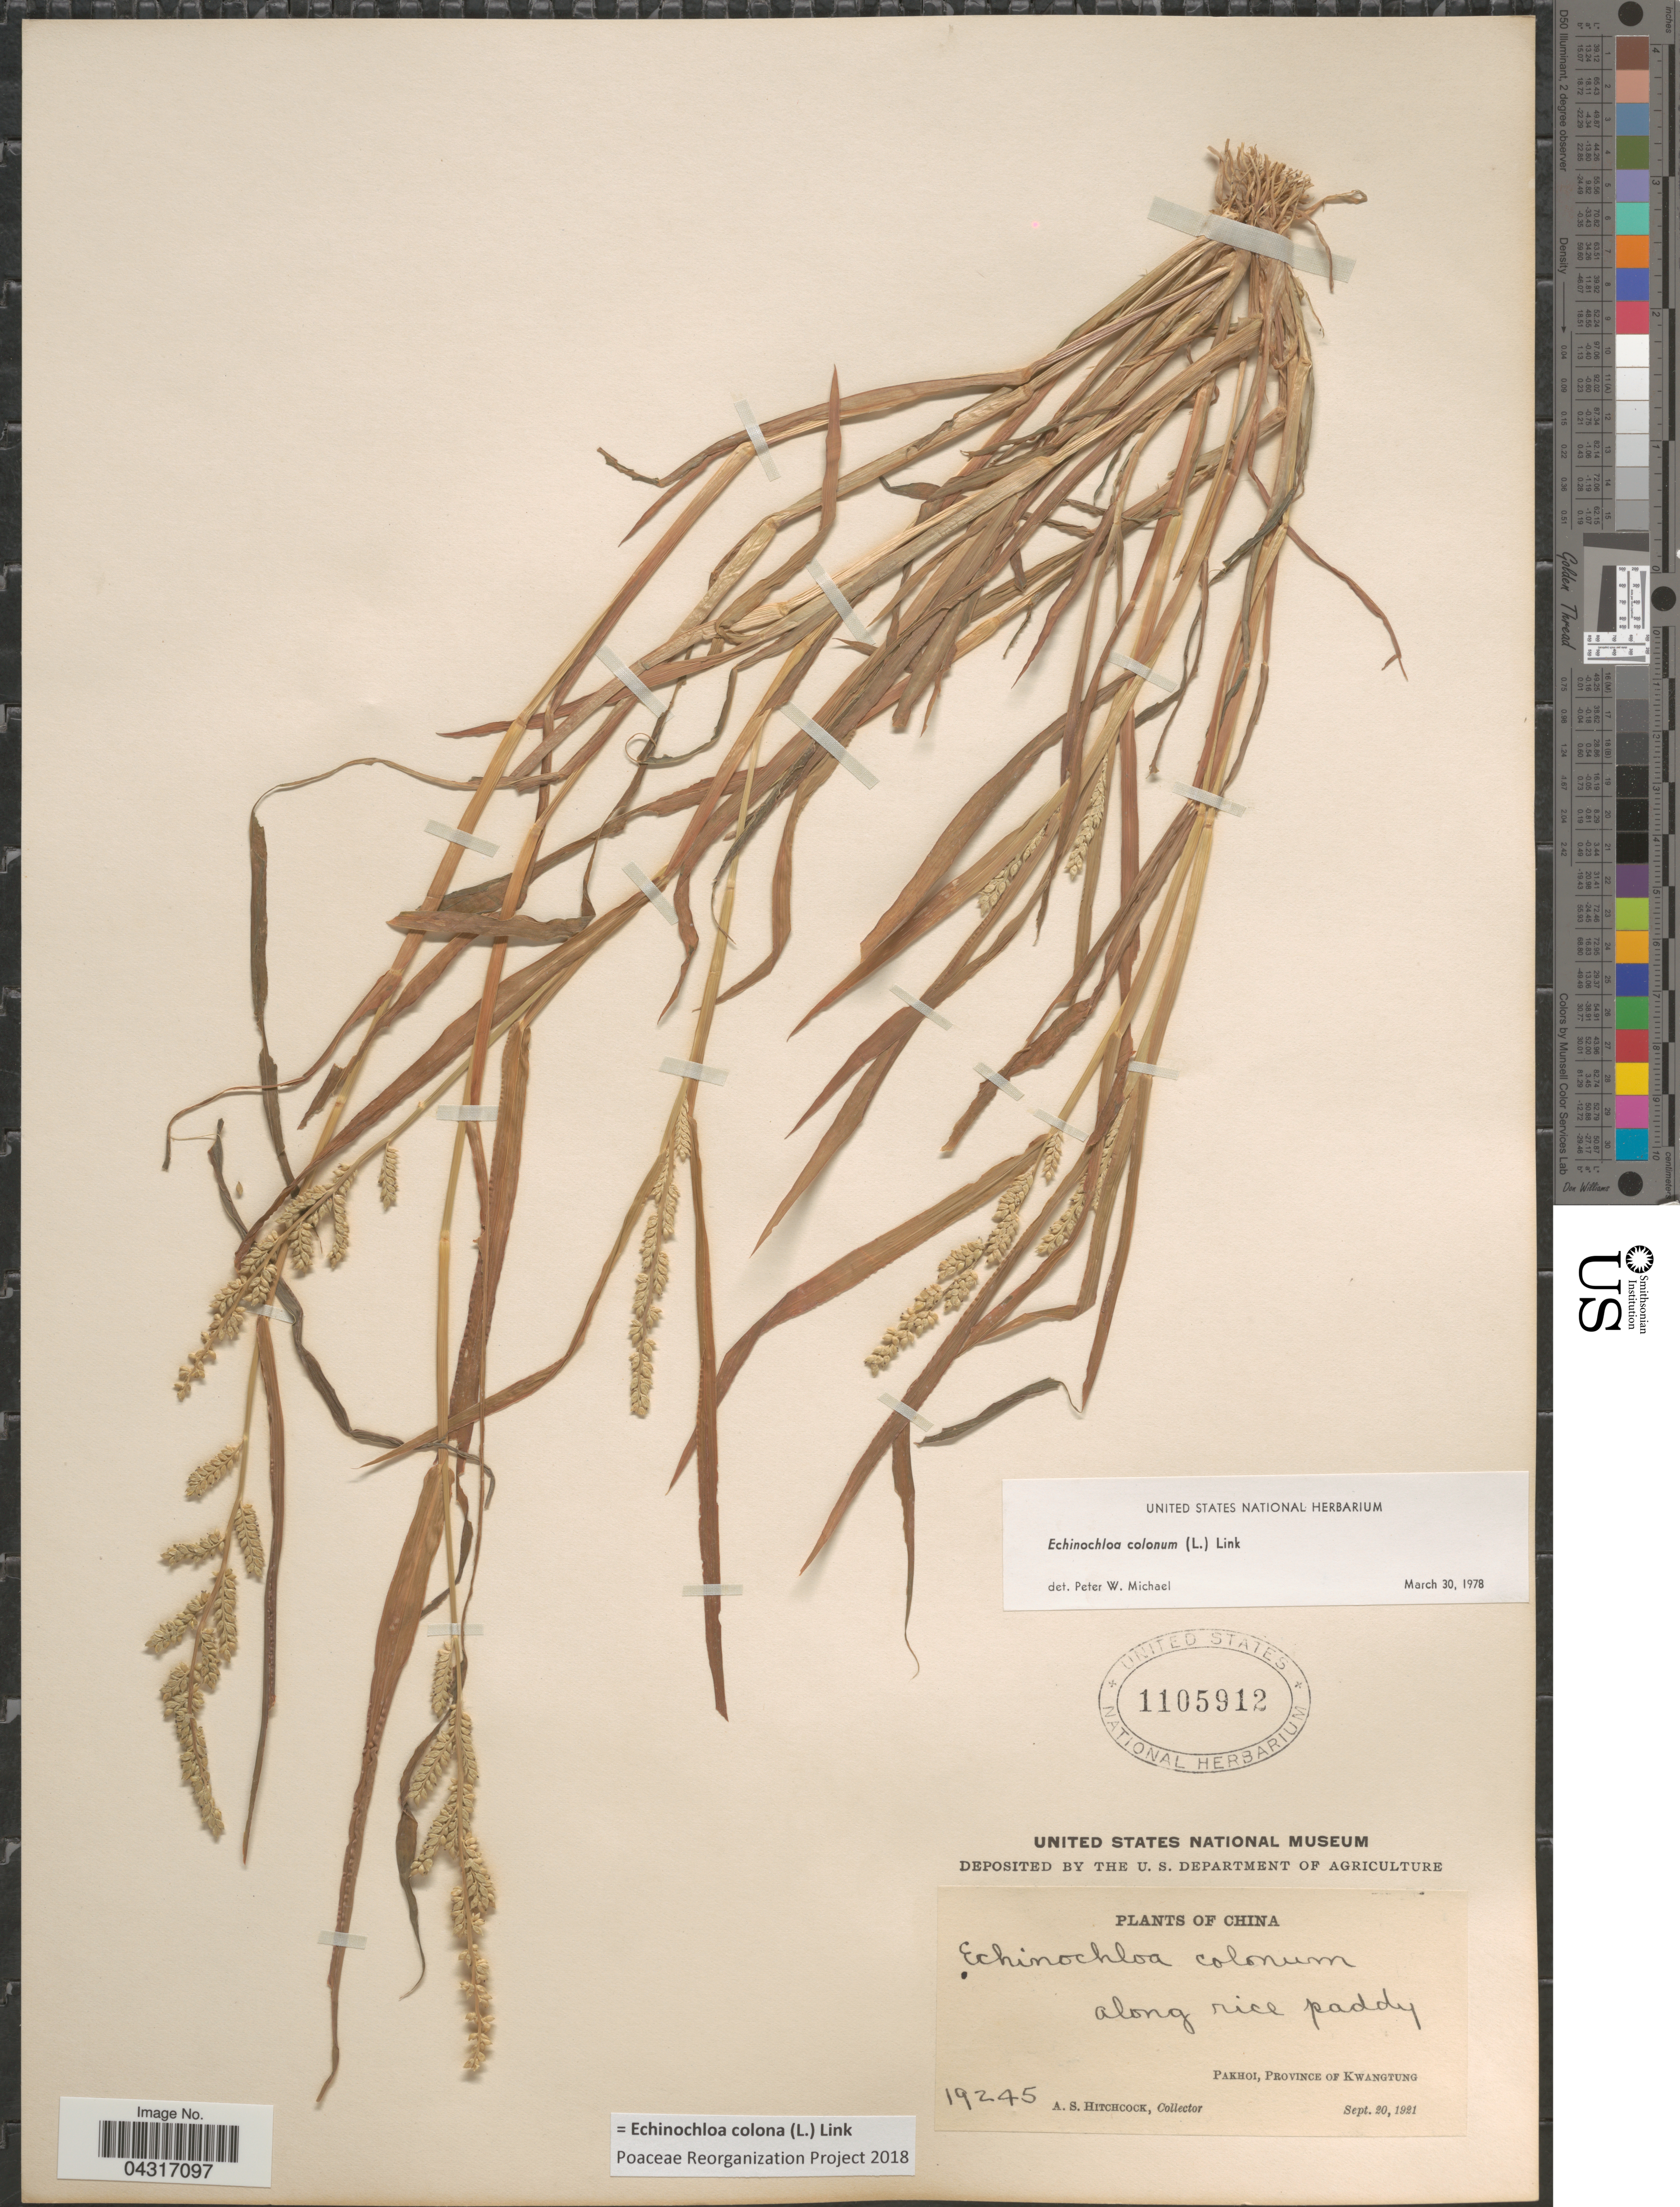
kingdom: Plantae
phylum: Tracheophyta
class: Liliopsida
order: Poales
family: Poaceae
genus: Echinochloa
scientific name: Echinochloa colona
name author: (L.) Link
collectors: A. S. Hitchcock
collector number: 19245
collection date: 1921-09-20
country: China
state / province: Guangdong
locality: Pakhoi, Province of Kwangtung.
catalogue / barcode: US 1105912